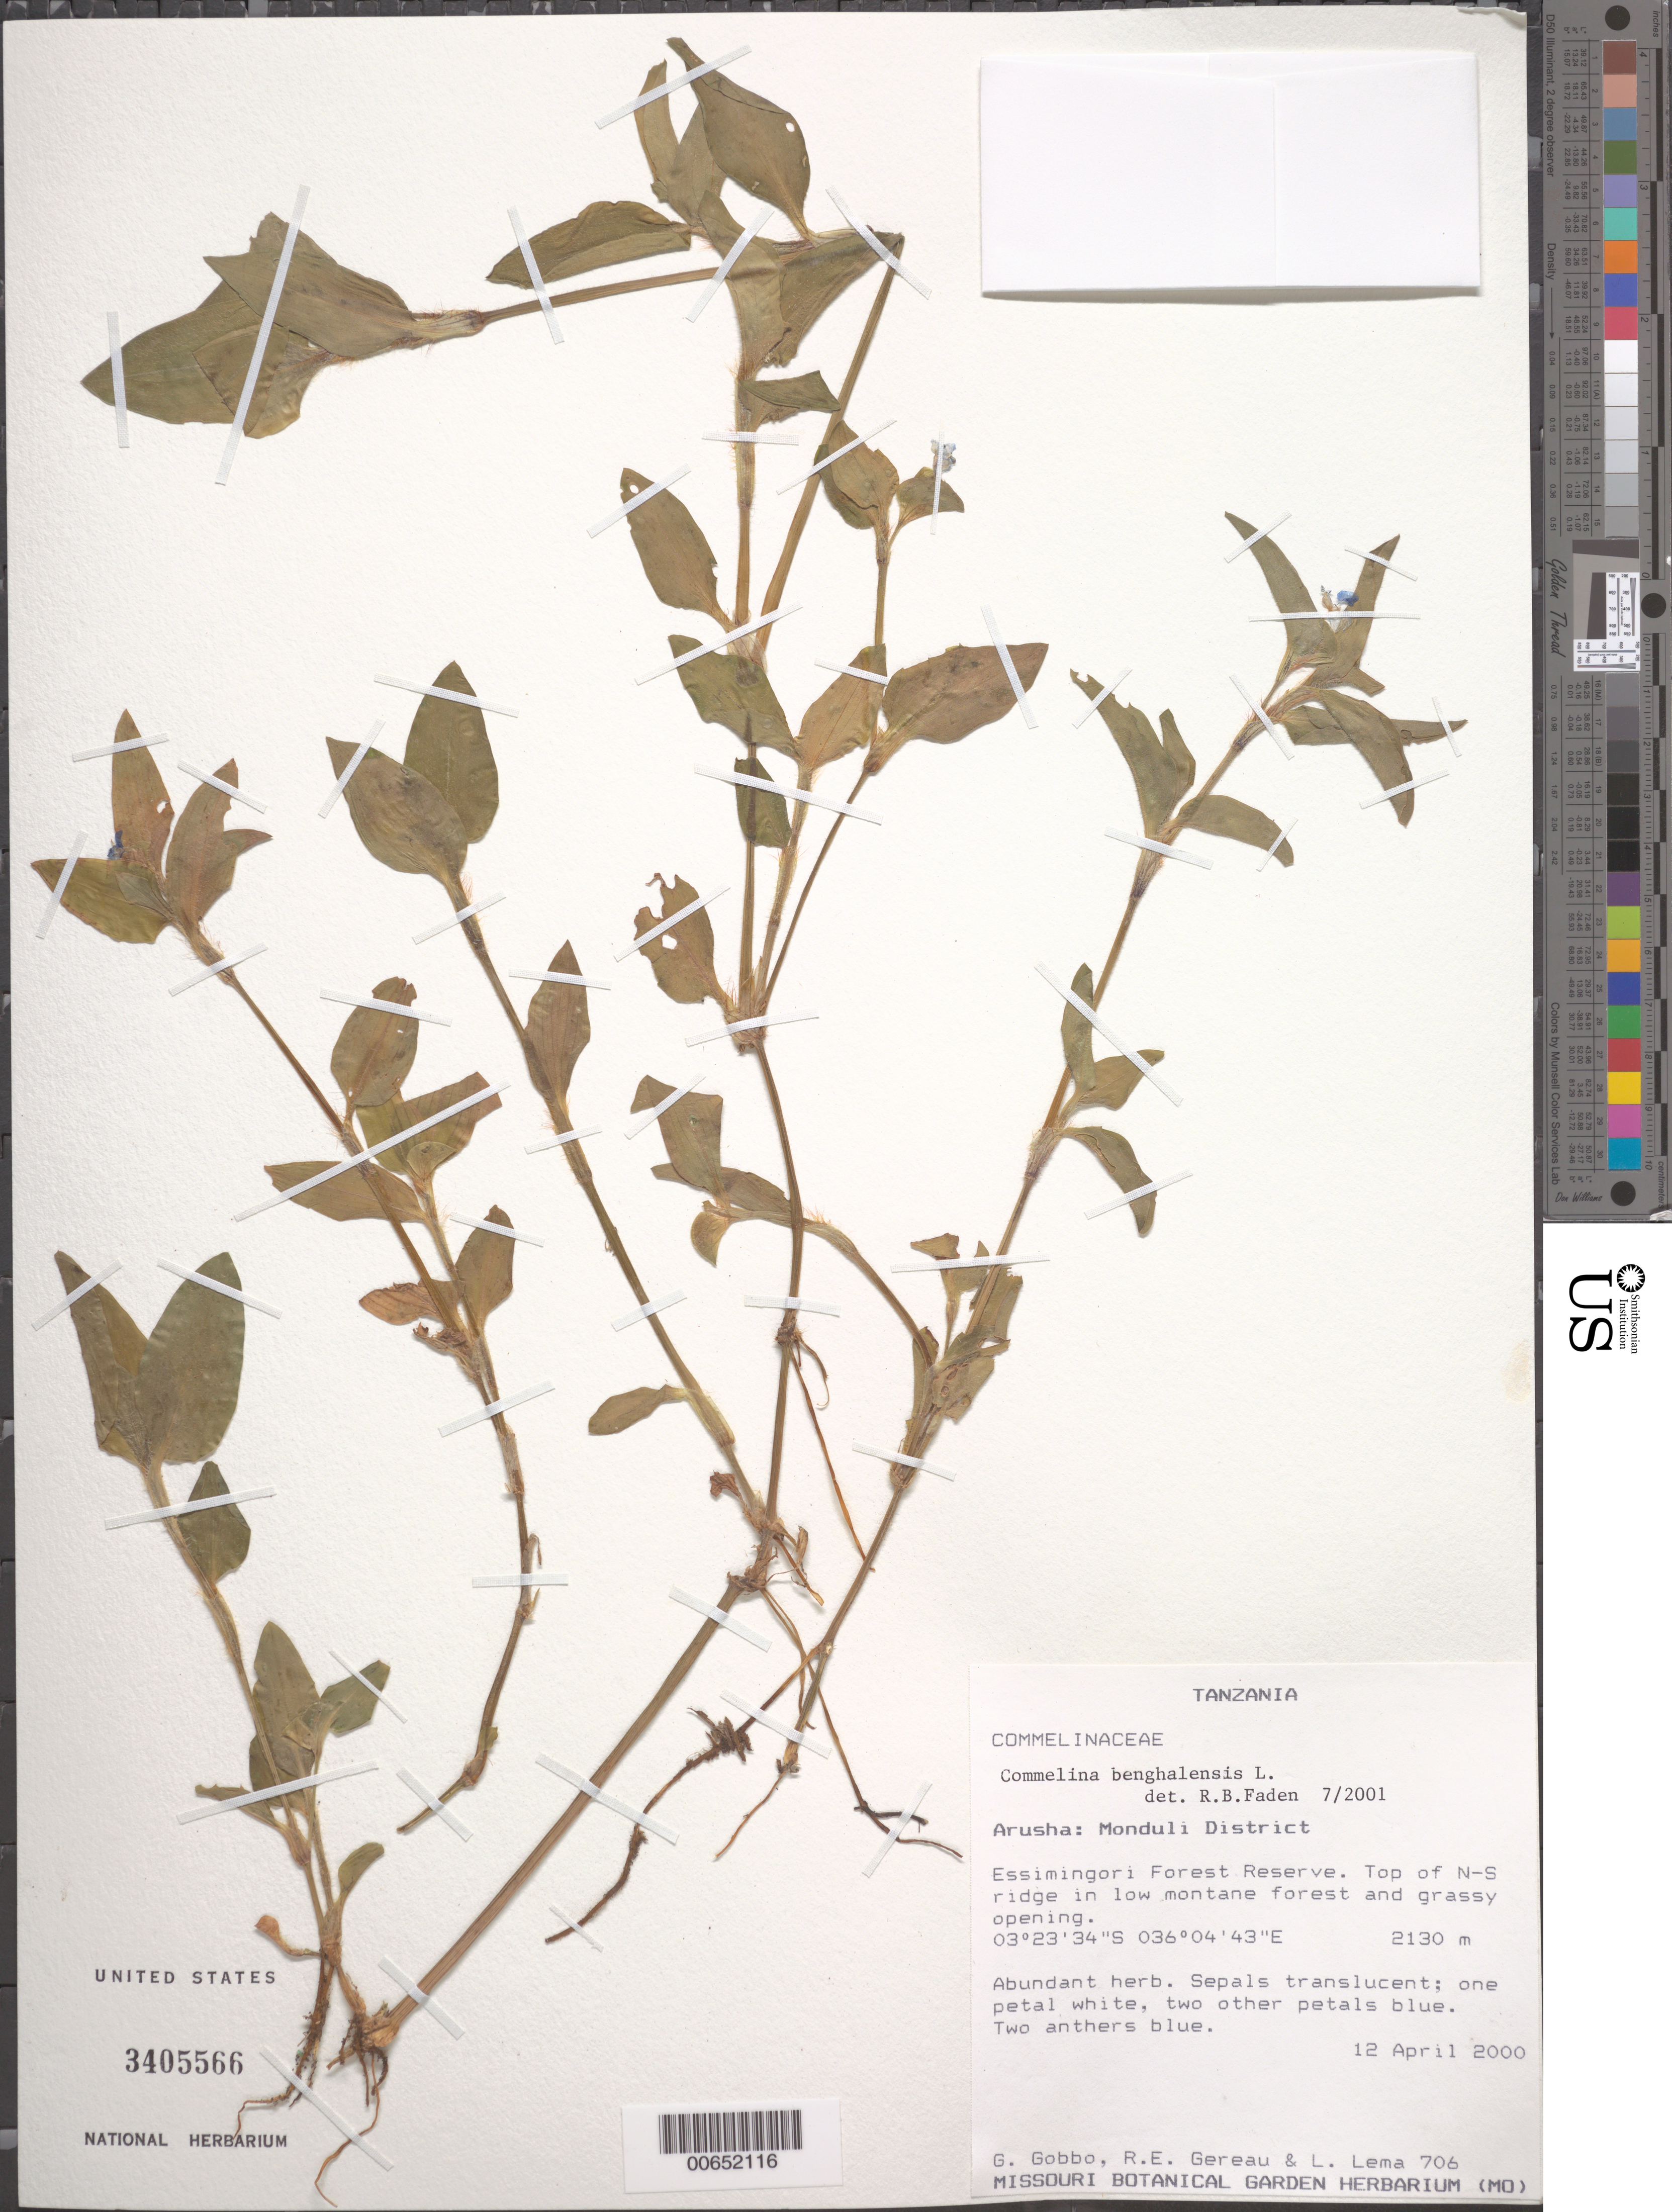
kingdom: Plantae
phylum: Tracheophyta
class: Liliopsida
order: Commelinales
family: Commelinaceae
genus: Commelina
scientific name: Commelina benghalensis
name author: L.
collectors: G. Gobbo, R. E. Gereau & L. Lema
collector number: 706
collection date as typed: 12 04 2000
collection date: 2000-04-12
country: Tanzania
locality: Arusha, monduli dist., essimingori forest reserve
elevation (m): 2130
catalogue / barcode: US 3405566